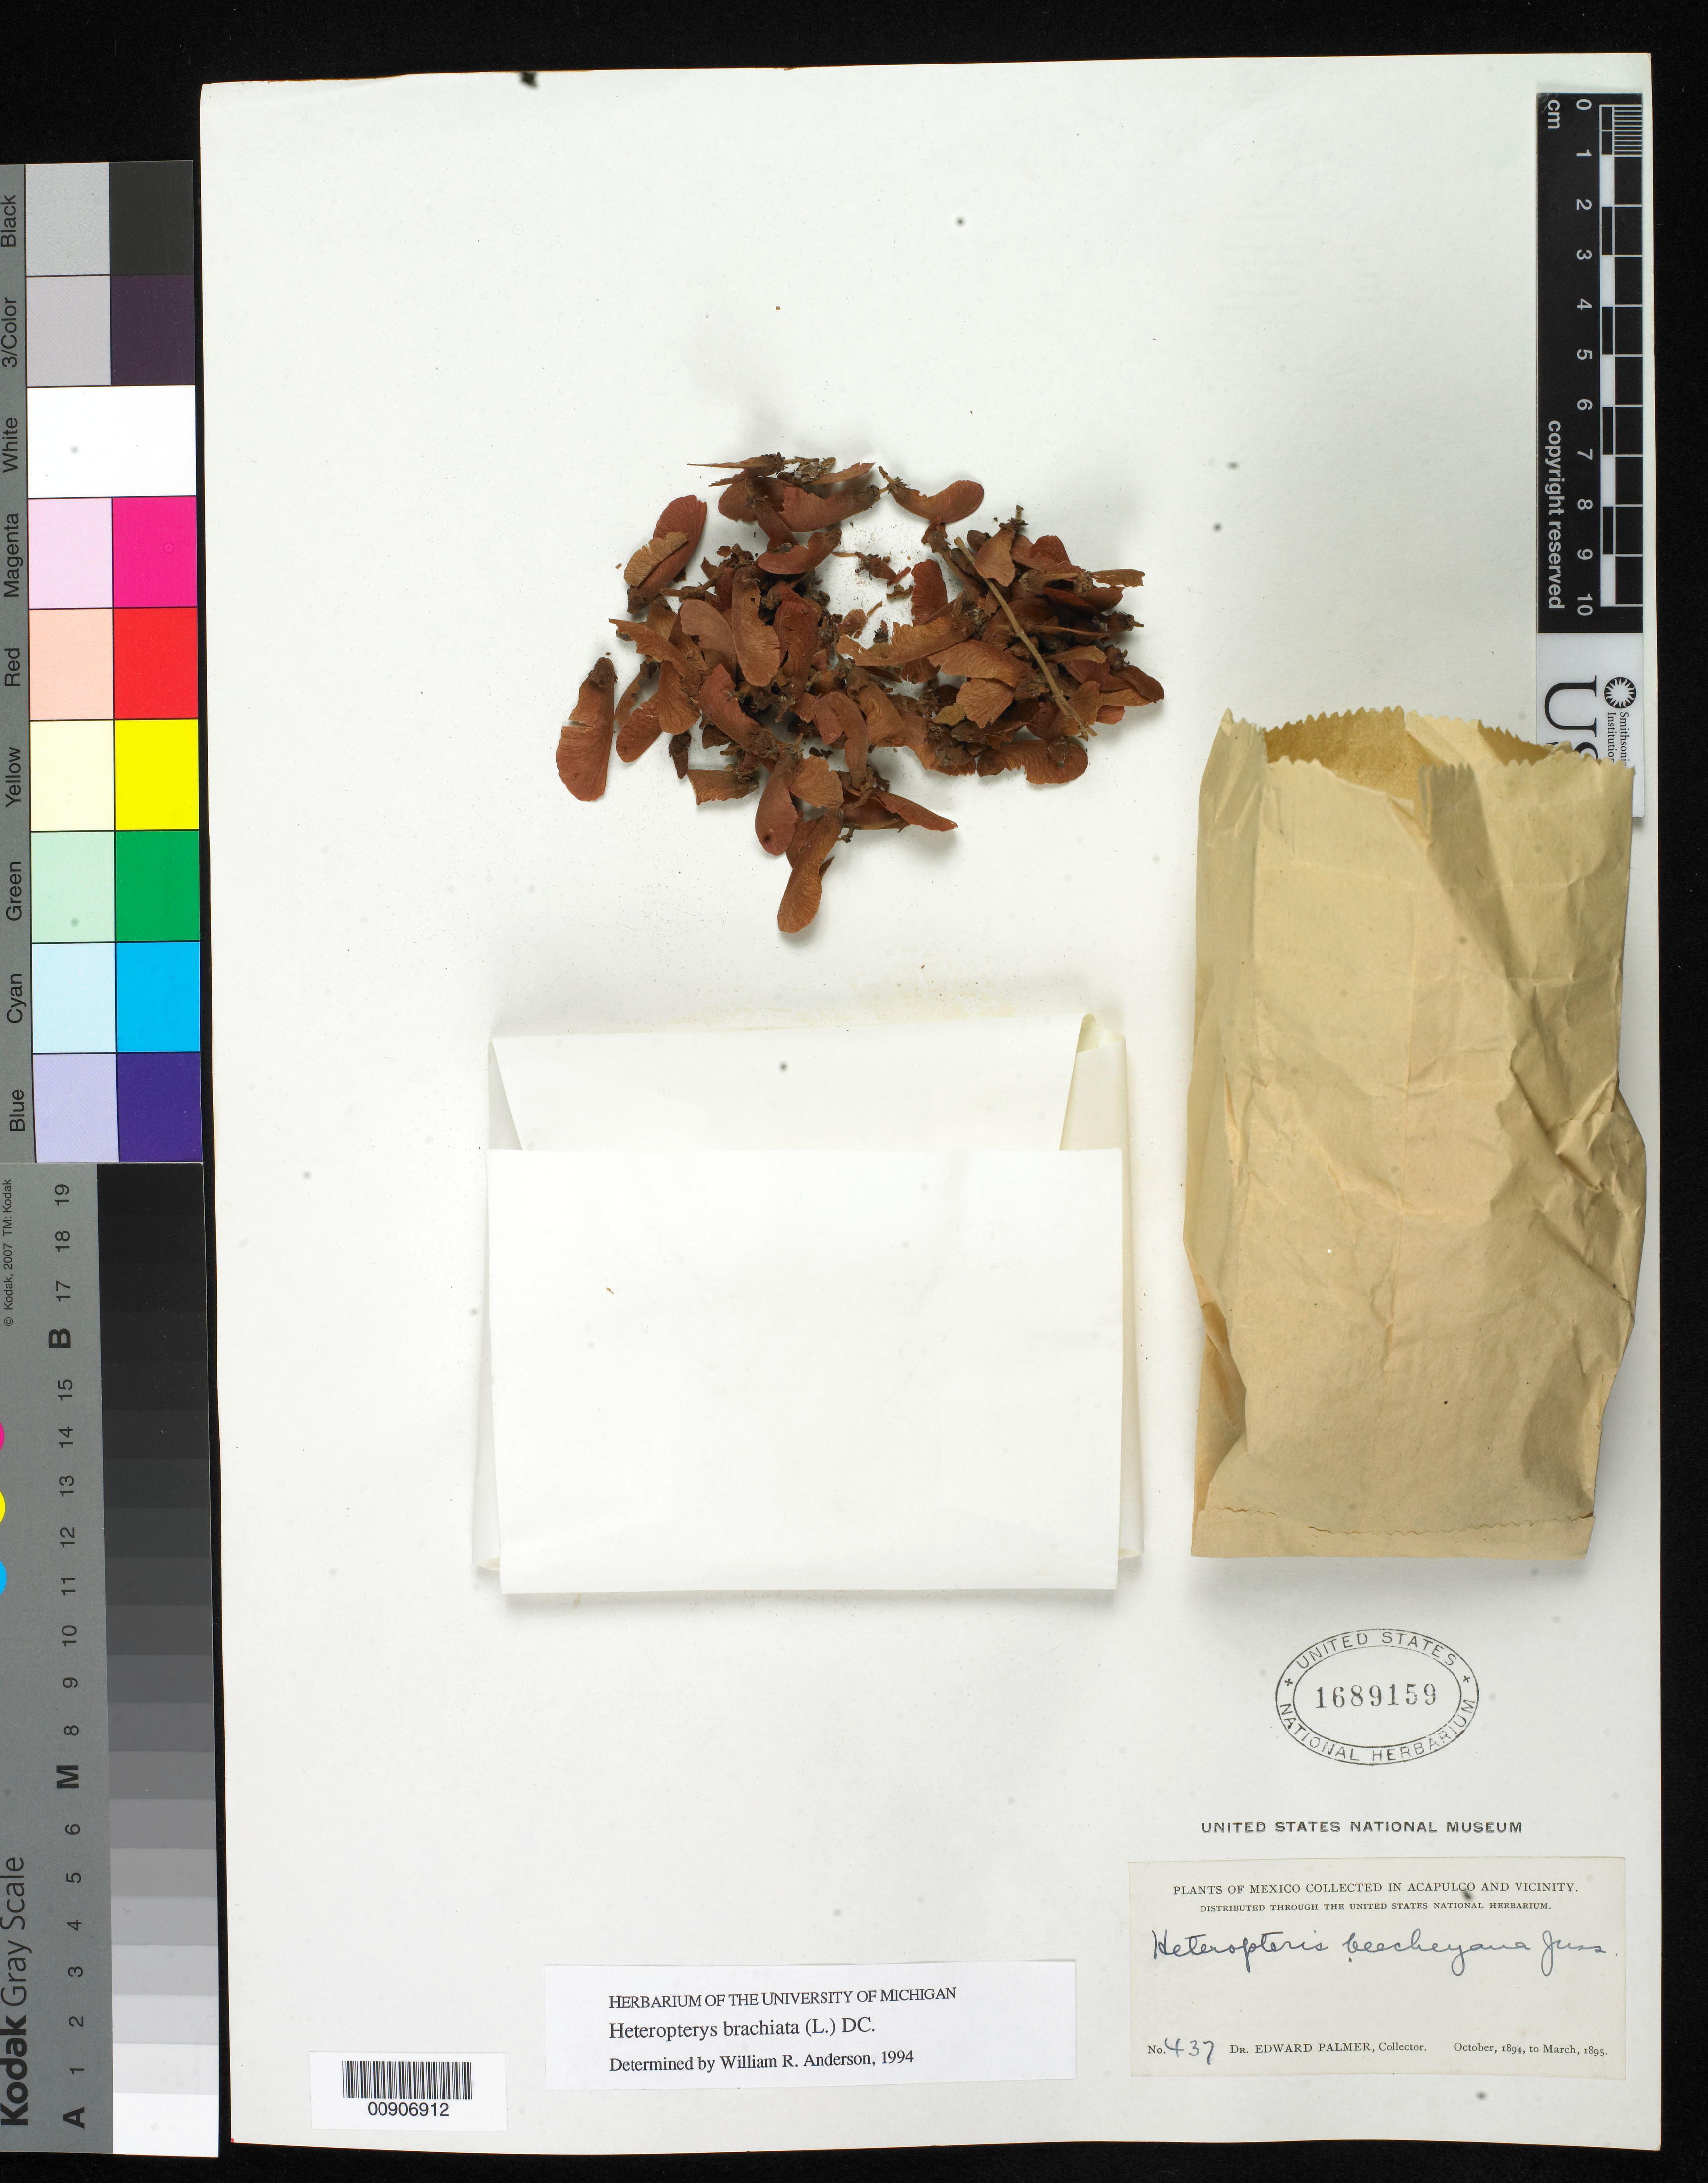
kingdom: Plantae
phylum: Tracheophyta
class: Magnoliopsida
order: Malpighiales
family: Malpighiaceae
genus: Heteropterys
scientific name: Heteropterys brachiata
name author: (L.) DC.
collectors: E. Palmer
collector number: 437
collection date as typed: Oct 1894 to -- Mar 1895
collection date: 1894-10/1895-03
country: Mexico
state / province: Guerrero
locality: Acapulco and vicinity.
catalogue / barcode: US 1689159